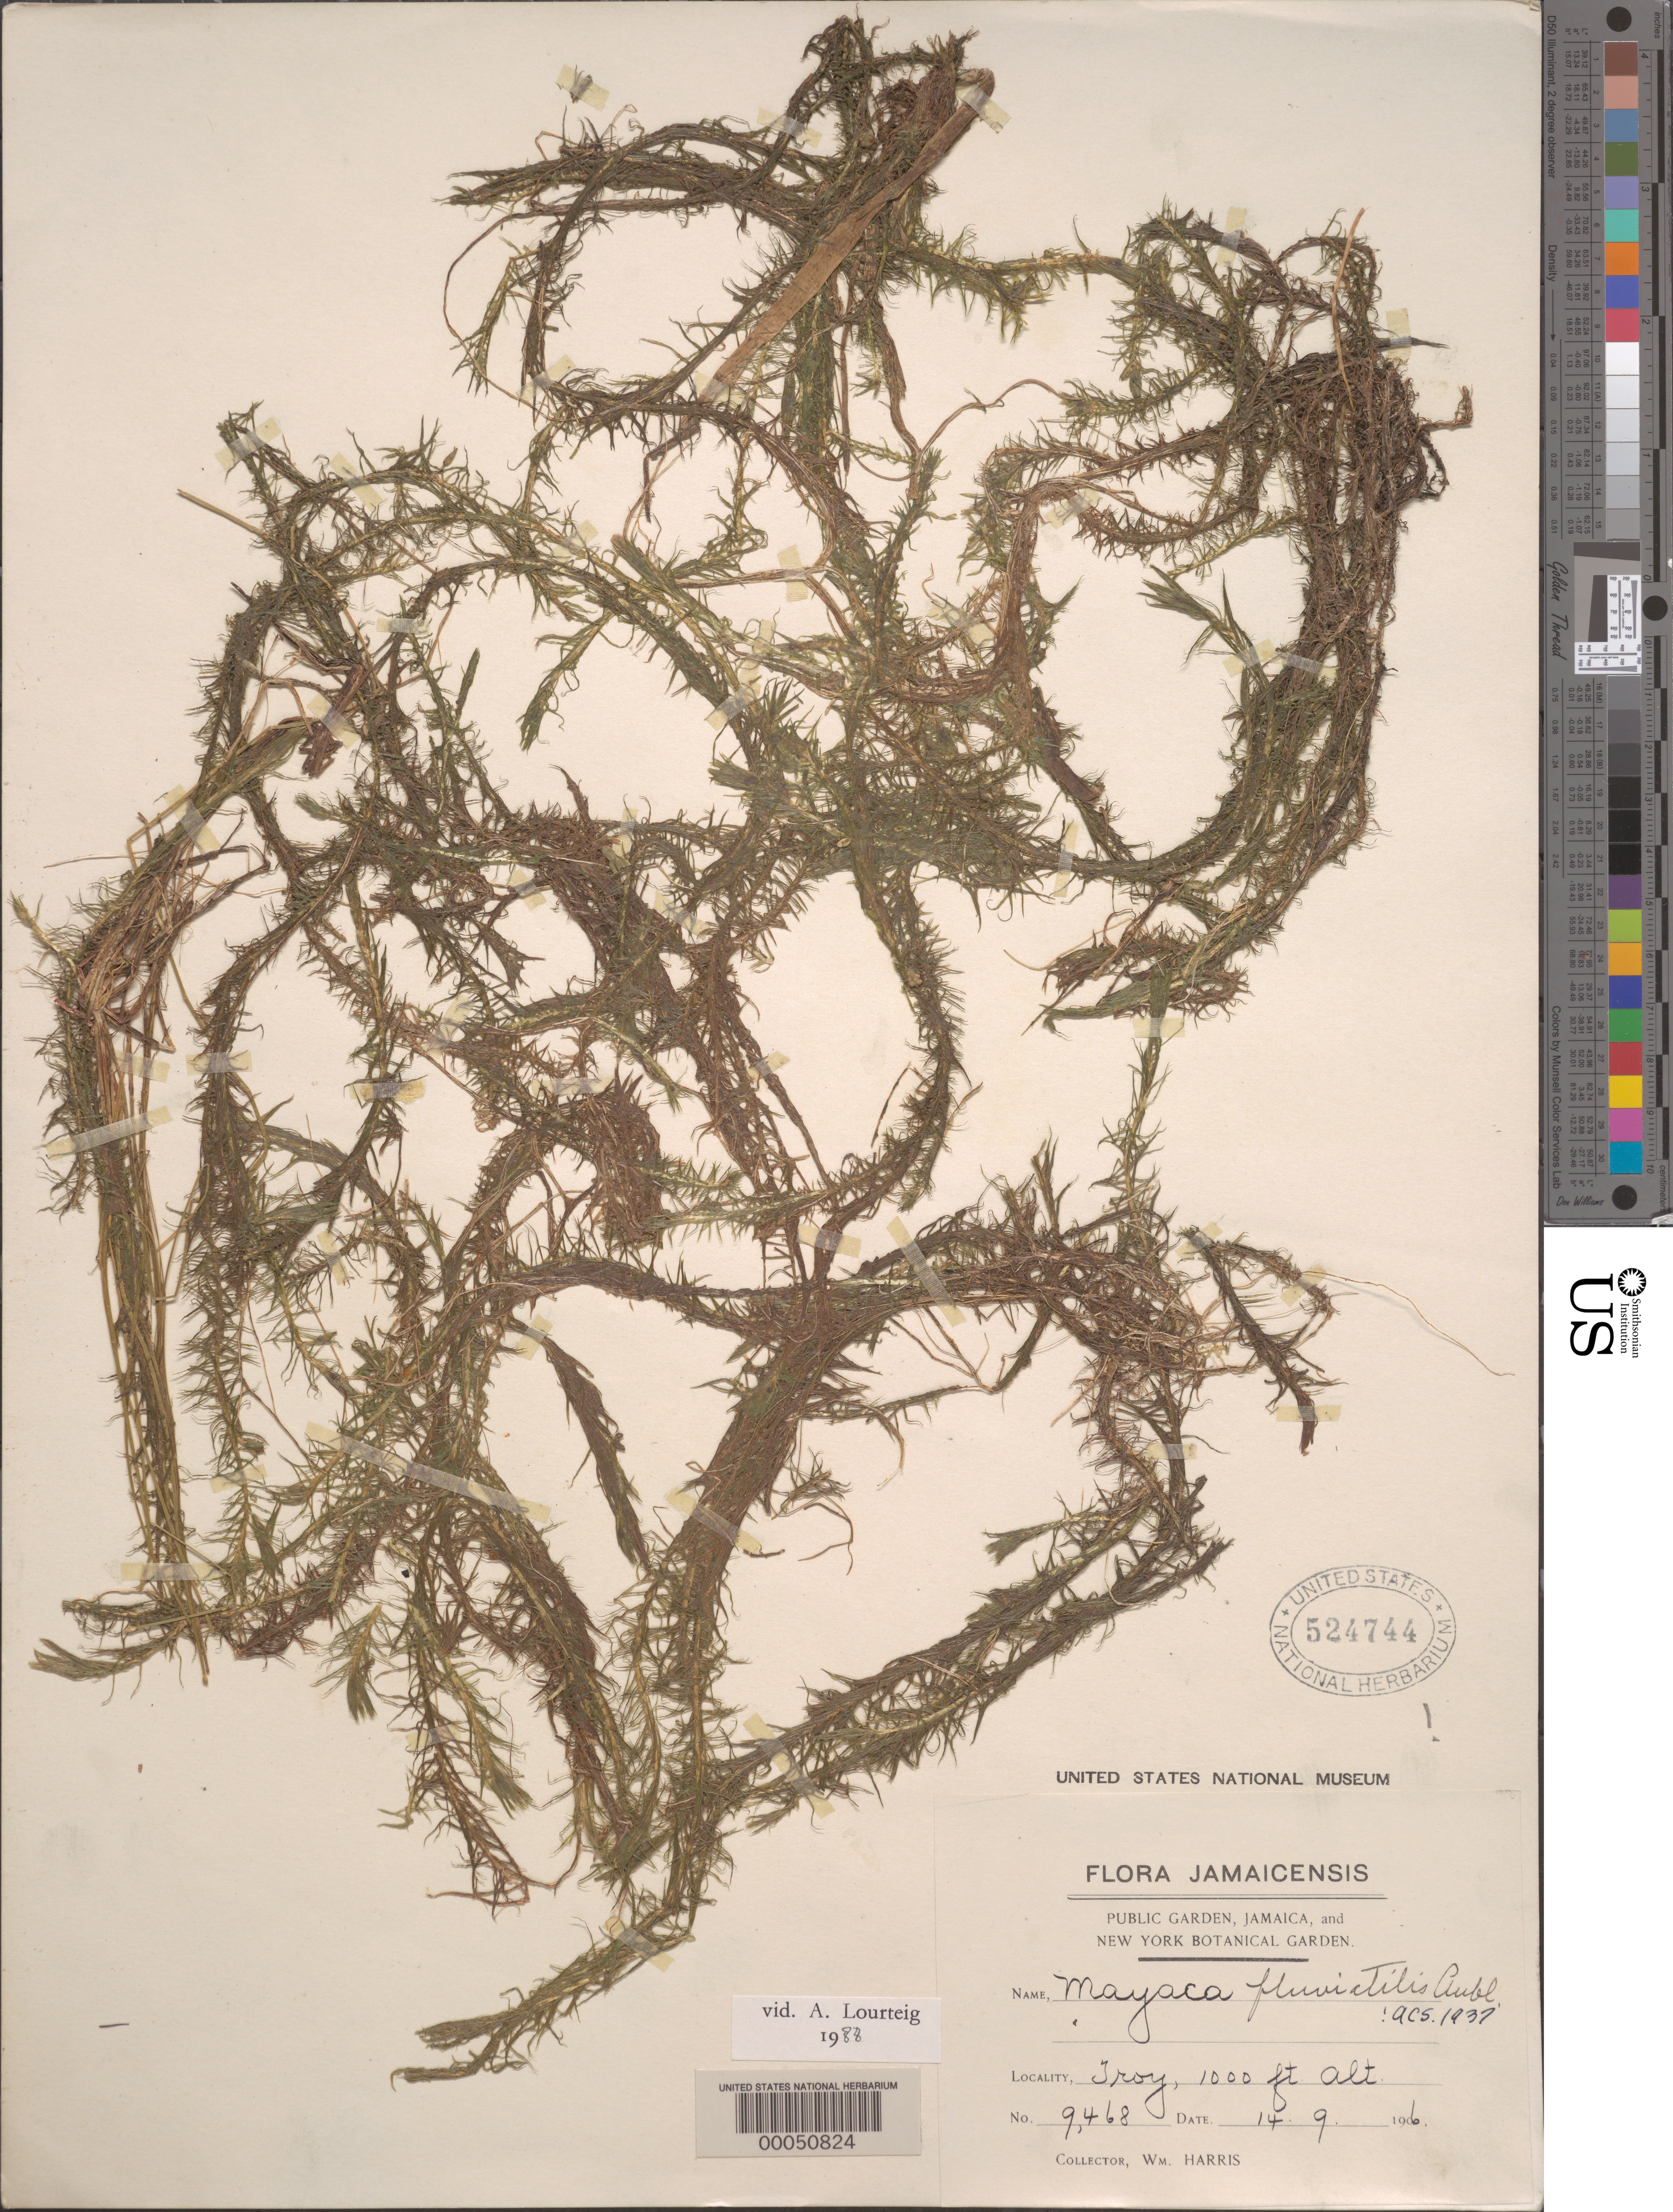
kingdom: Plantae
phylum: Tracheophyta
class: Liliopsida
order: Poales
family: Mayacaceae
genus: Mayaca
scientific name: Mayaca fluviatilis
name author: Aubl.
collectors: W. H. Harris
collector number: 9468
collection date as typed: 14 Sep 1906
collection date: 1906-09-14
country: Jamaica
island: Greater Antilles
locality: Troy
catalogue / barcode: US 524744